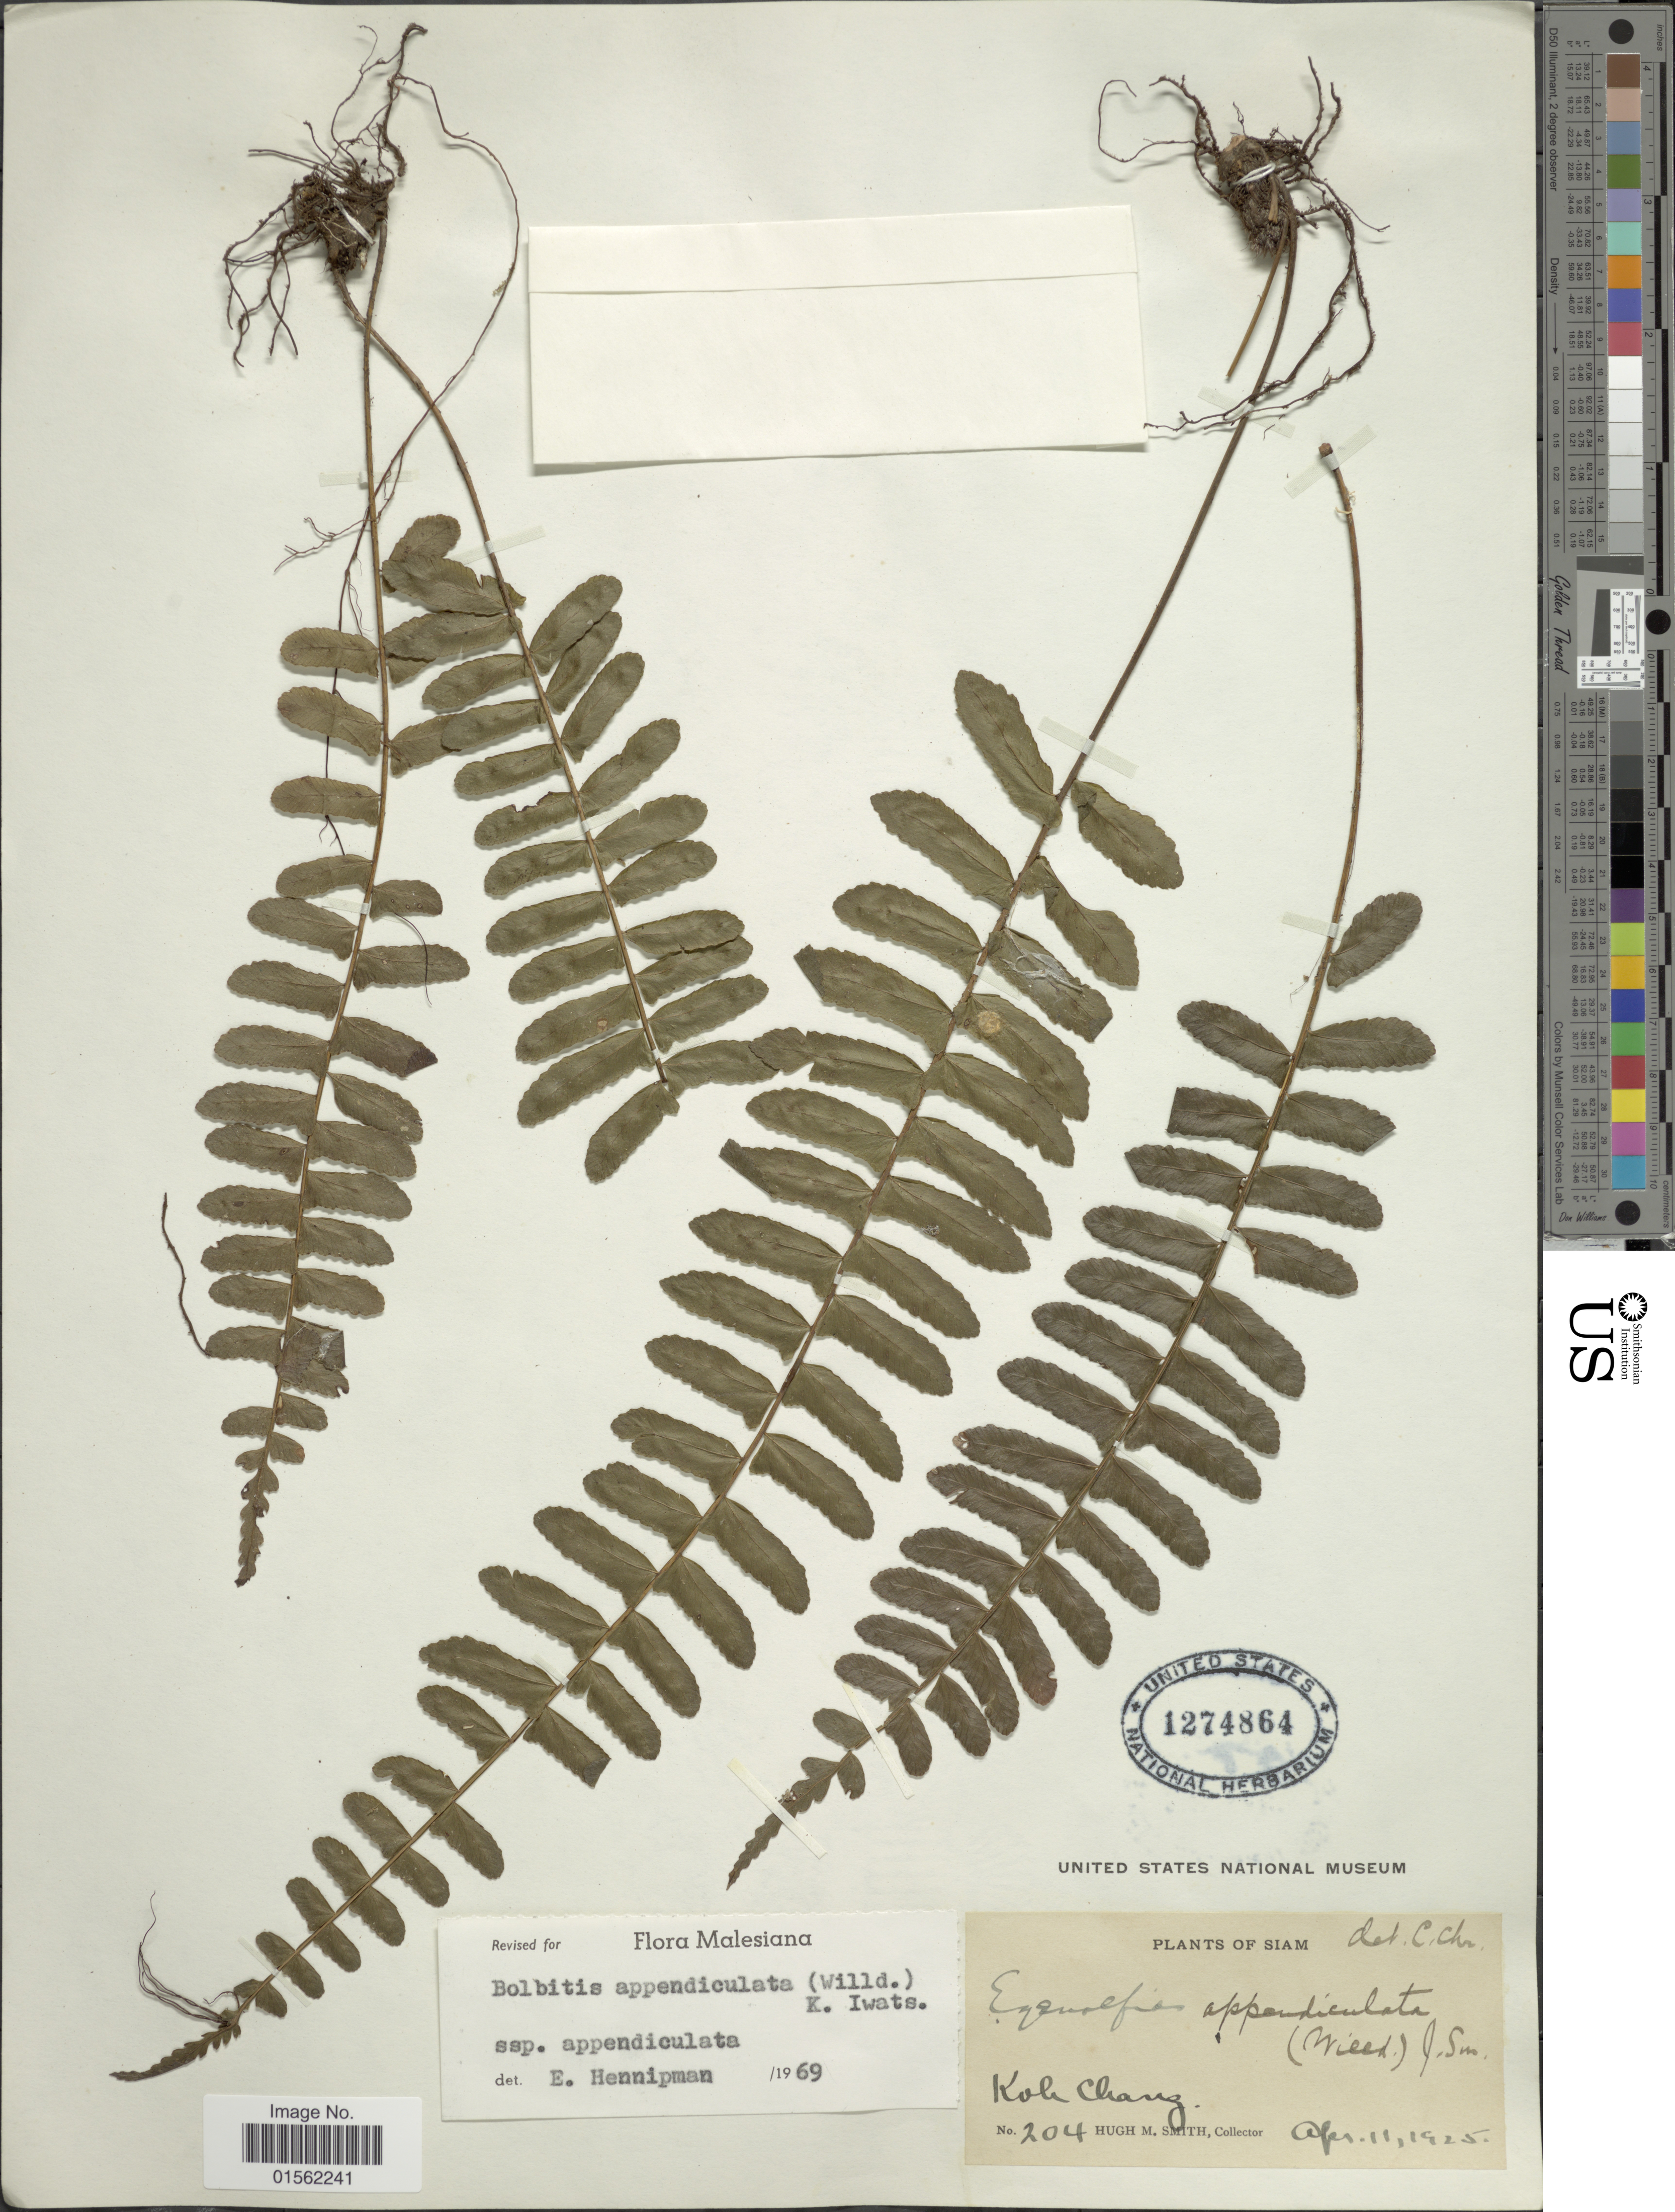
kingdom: Plantae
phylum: Tracheophyta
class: Polypodiopsida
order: Polypodiales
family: Dryopteridaceae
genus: Bolbitis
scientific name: Bolbitis appendiculata var. appendiculata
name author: (Willd.) K. Iwats.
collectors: H. M. Smith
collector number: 204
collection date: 1925-04-11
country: Thailand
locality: Siam, Kok Chang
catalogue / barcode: US 1274864